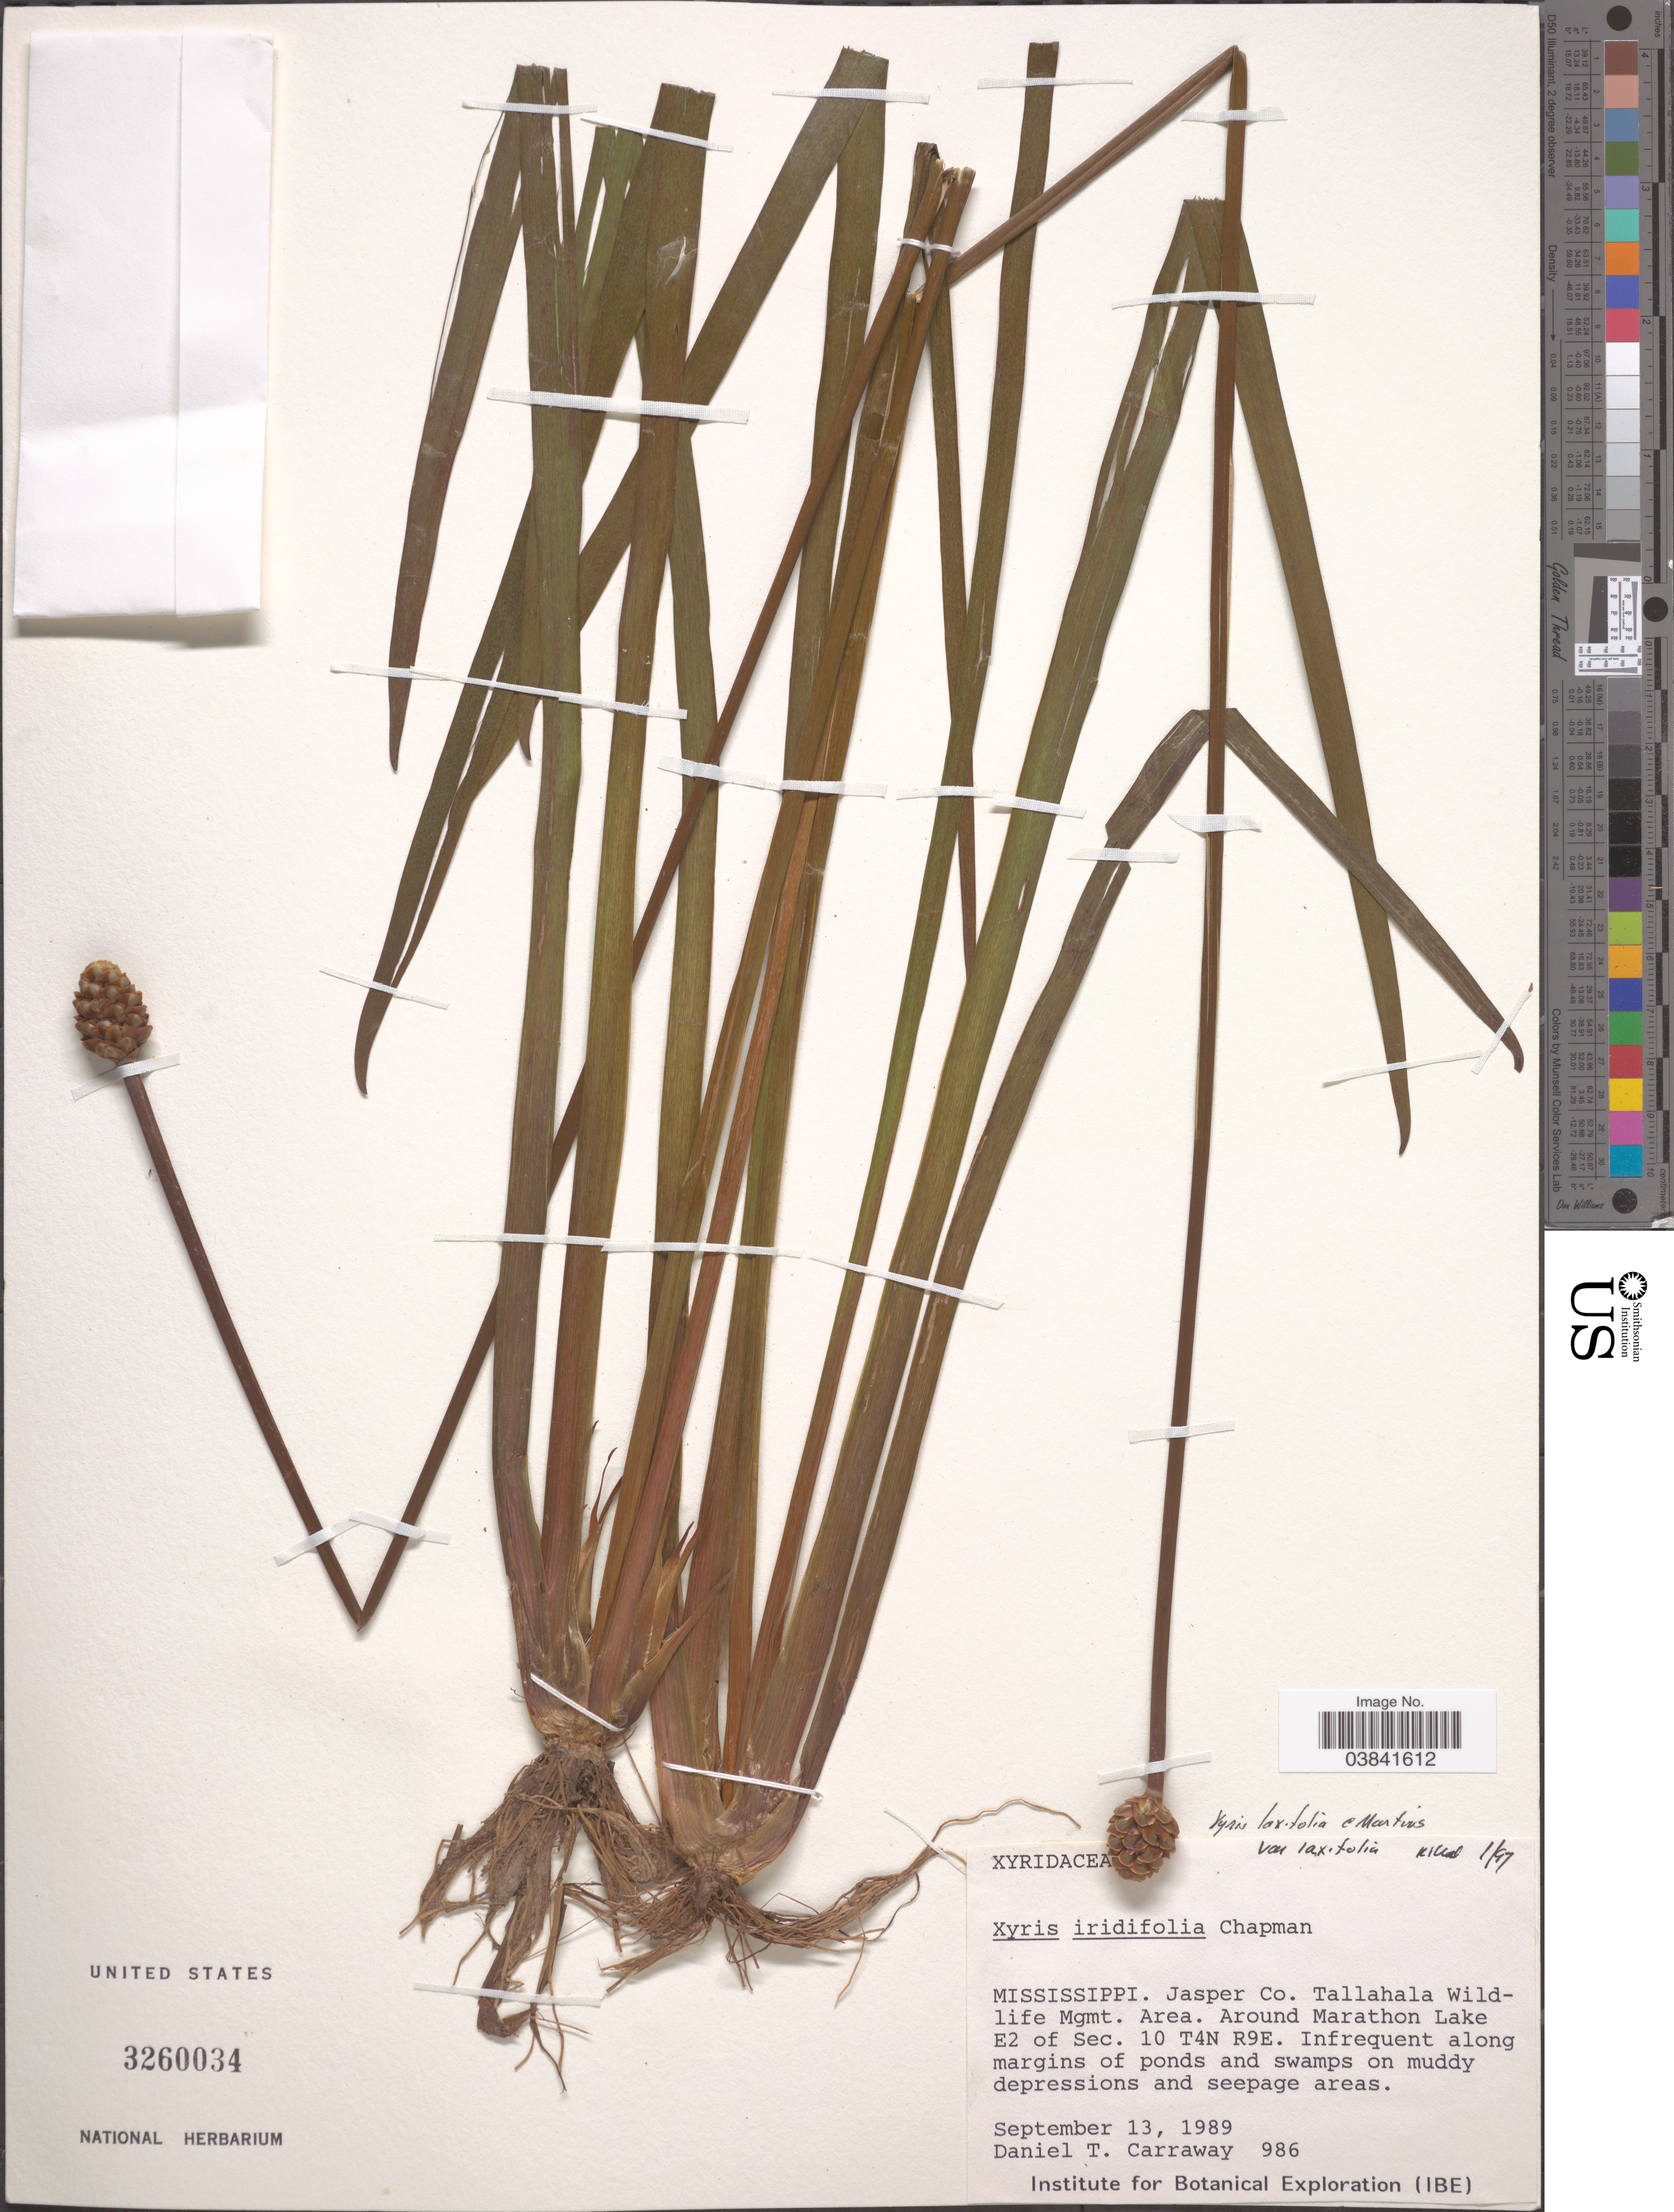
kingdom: Plantae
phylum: Tracheophyta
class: Liliopsida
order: Poales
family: Xyridaceae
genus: Xyris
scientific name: Xyris iridifolia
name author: Chapm.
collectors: D. Carraway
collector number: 986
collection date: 1989-09-13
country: United States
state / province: Mississippi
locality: Jasper Co. Tallahala Wildlife Mgmt. Area. Around Marathon Lake E2 of Sec. 10 T4N R9E.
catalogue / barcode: US 3260034